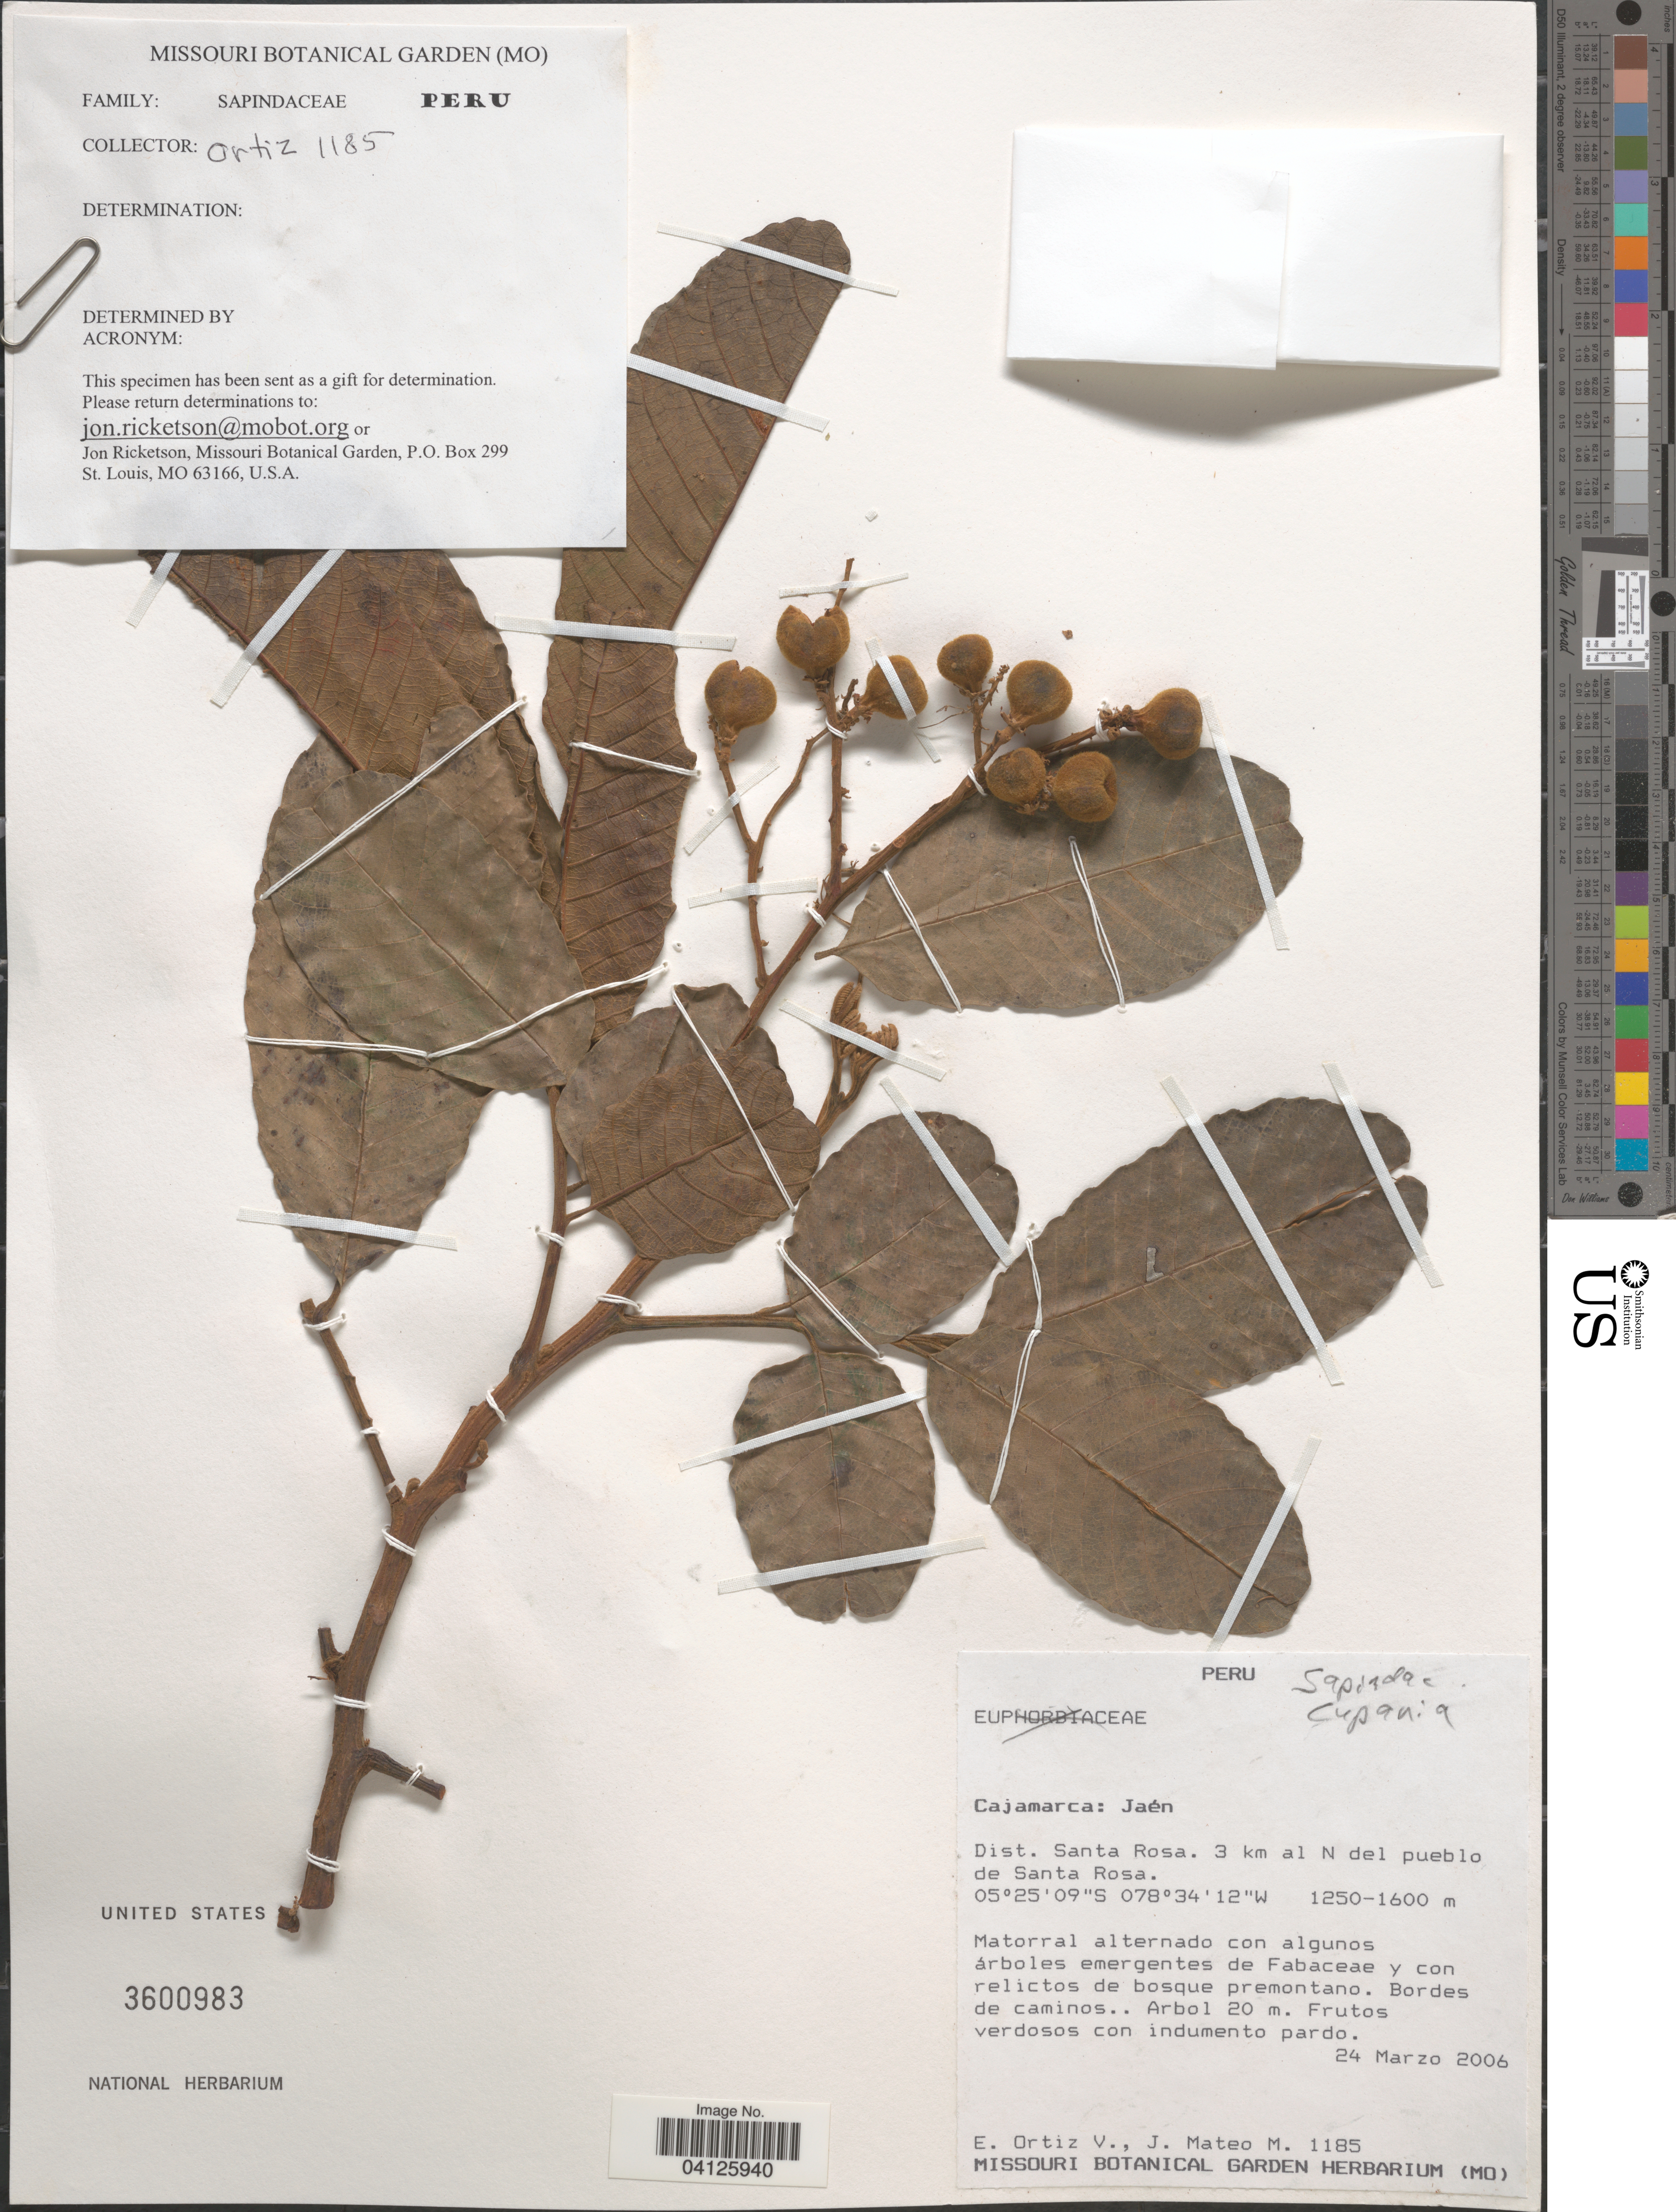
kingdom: Plantae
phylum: Tracheophyta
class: Magnoliopsida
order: Sapindales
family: Sapindaceae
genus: Cupania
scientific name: Cupania latifolia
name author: Kunth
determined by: Acevedo-Rodriguez, P., (US), Smithsonian Institution - National Museum of Natural History (UNITED STATES)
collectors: E. Ortiz V. & J. Mateo M.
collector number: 1185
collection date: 2006-03-24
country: Peru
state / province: Cajamarca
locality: Jaén. Dist. Santa Rosa. 3 km al N del pueblo de Santa Rosa.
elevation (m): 1250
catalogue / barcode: US 3600983